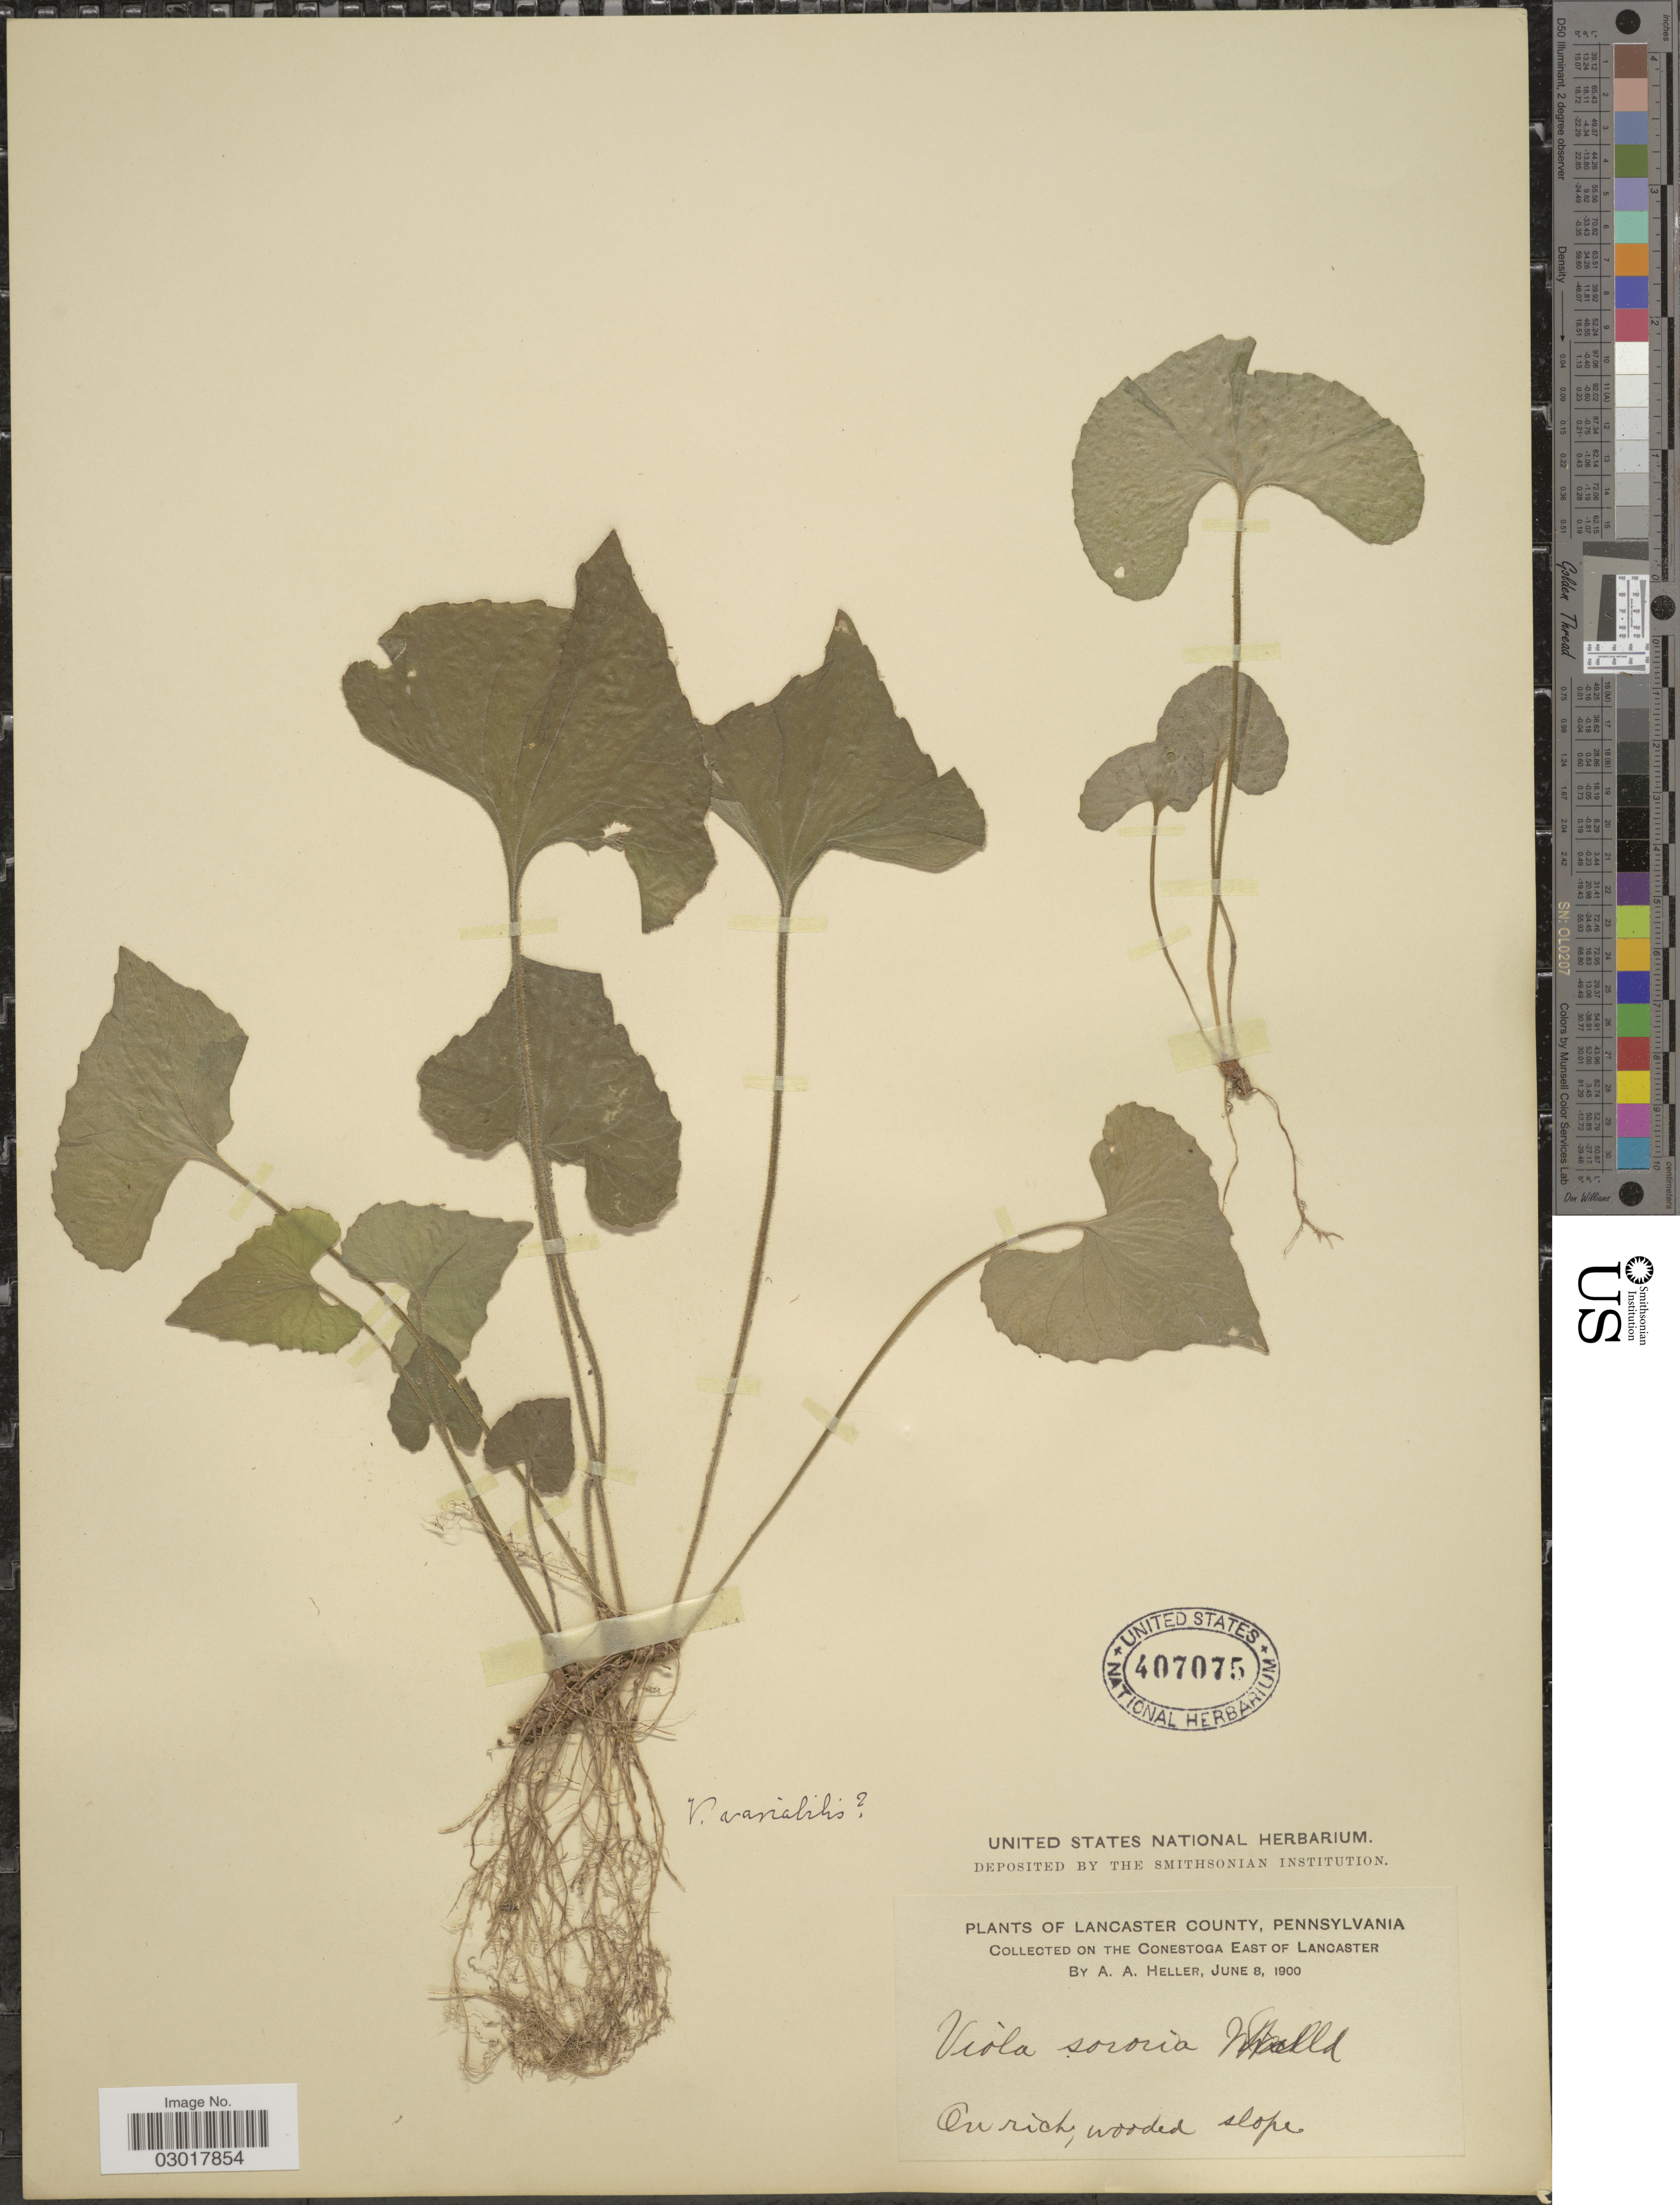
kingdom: Plantae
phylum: Tracheophyta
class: Magnoliopsida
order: Malpighiales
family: Violaceae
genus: Viola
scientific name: Viola variabilis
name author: Greene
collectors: A. A. Heller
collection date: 1900-06-08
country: United States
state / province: Pennsylvania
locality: Lancaster County. Collected on the Conestoga east of Lancaster.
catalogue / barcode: US 407075